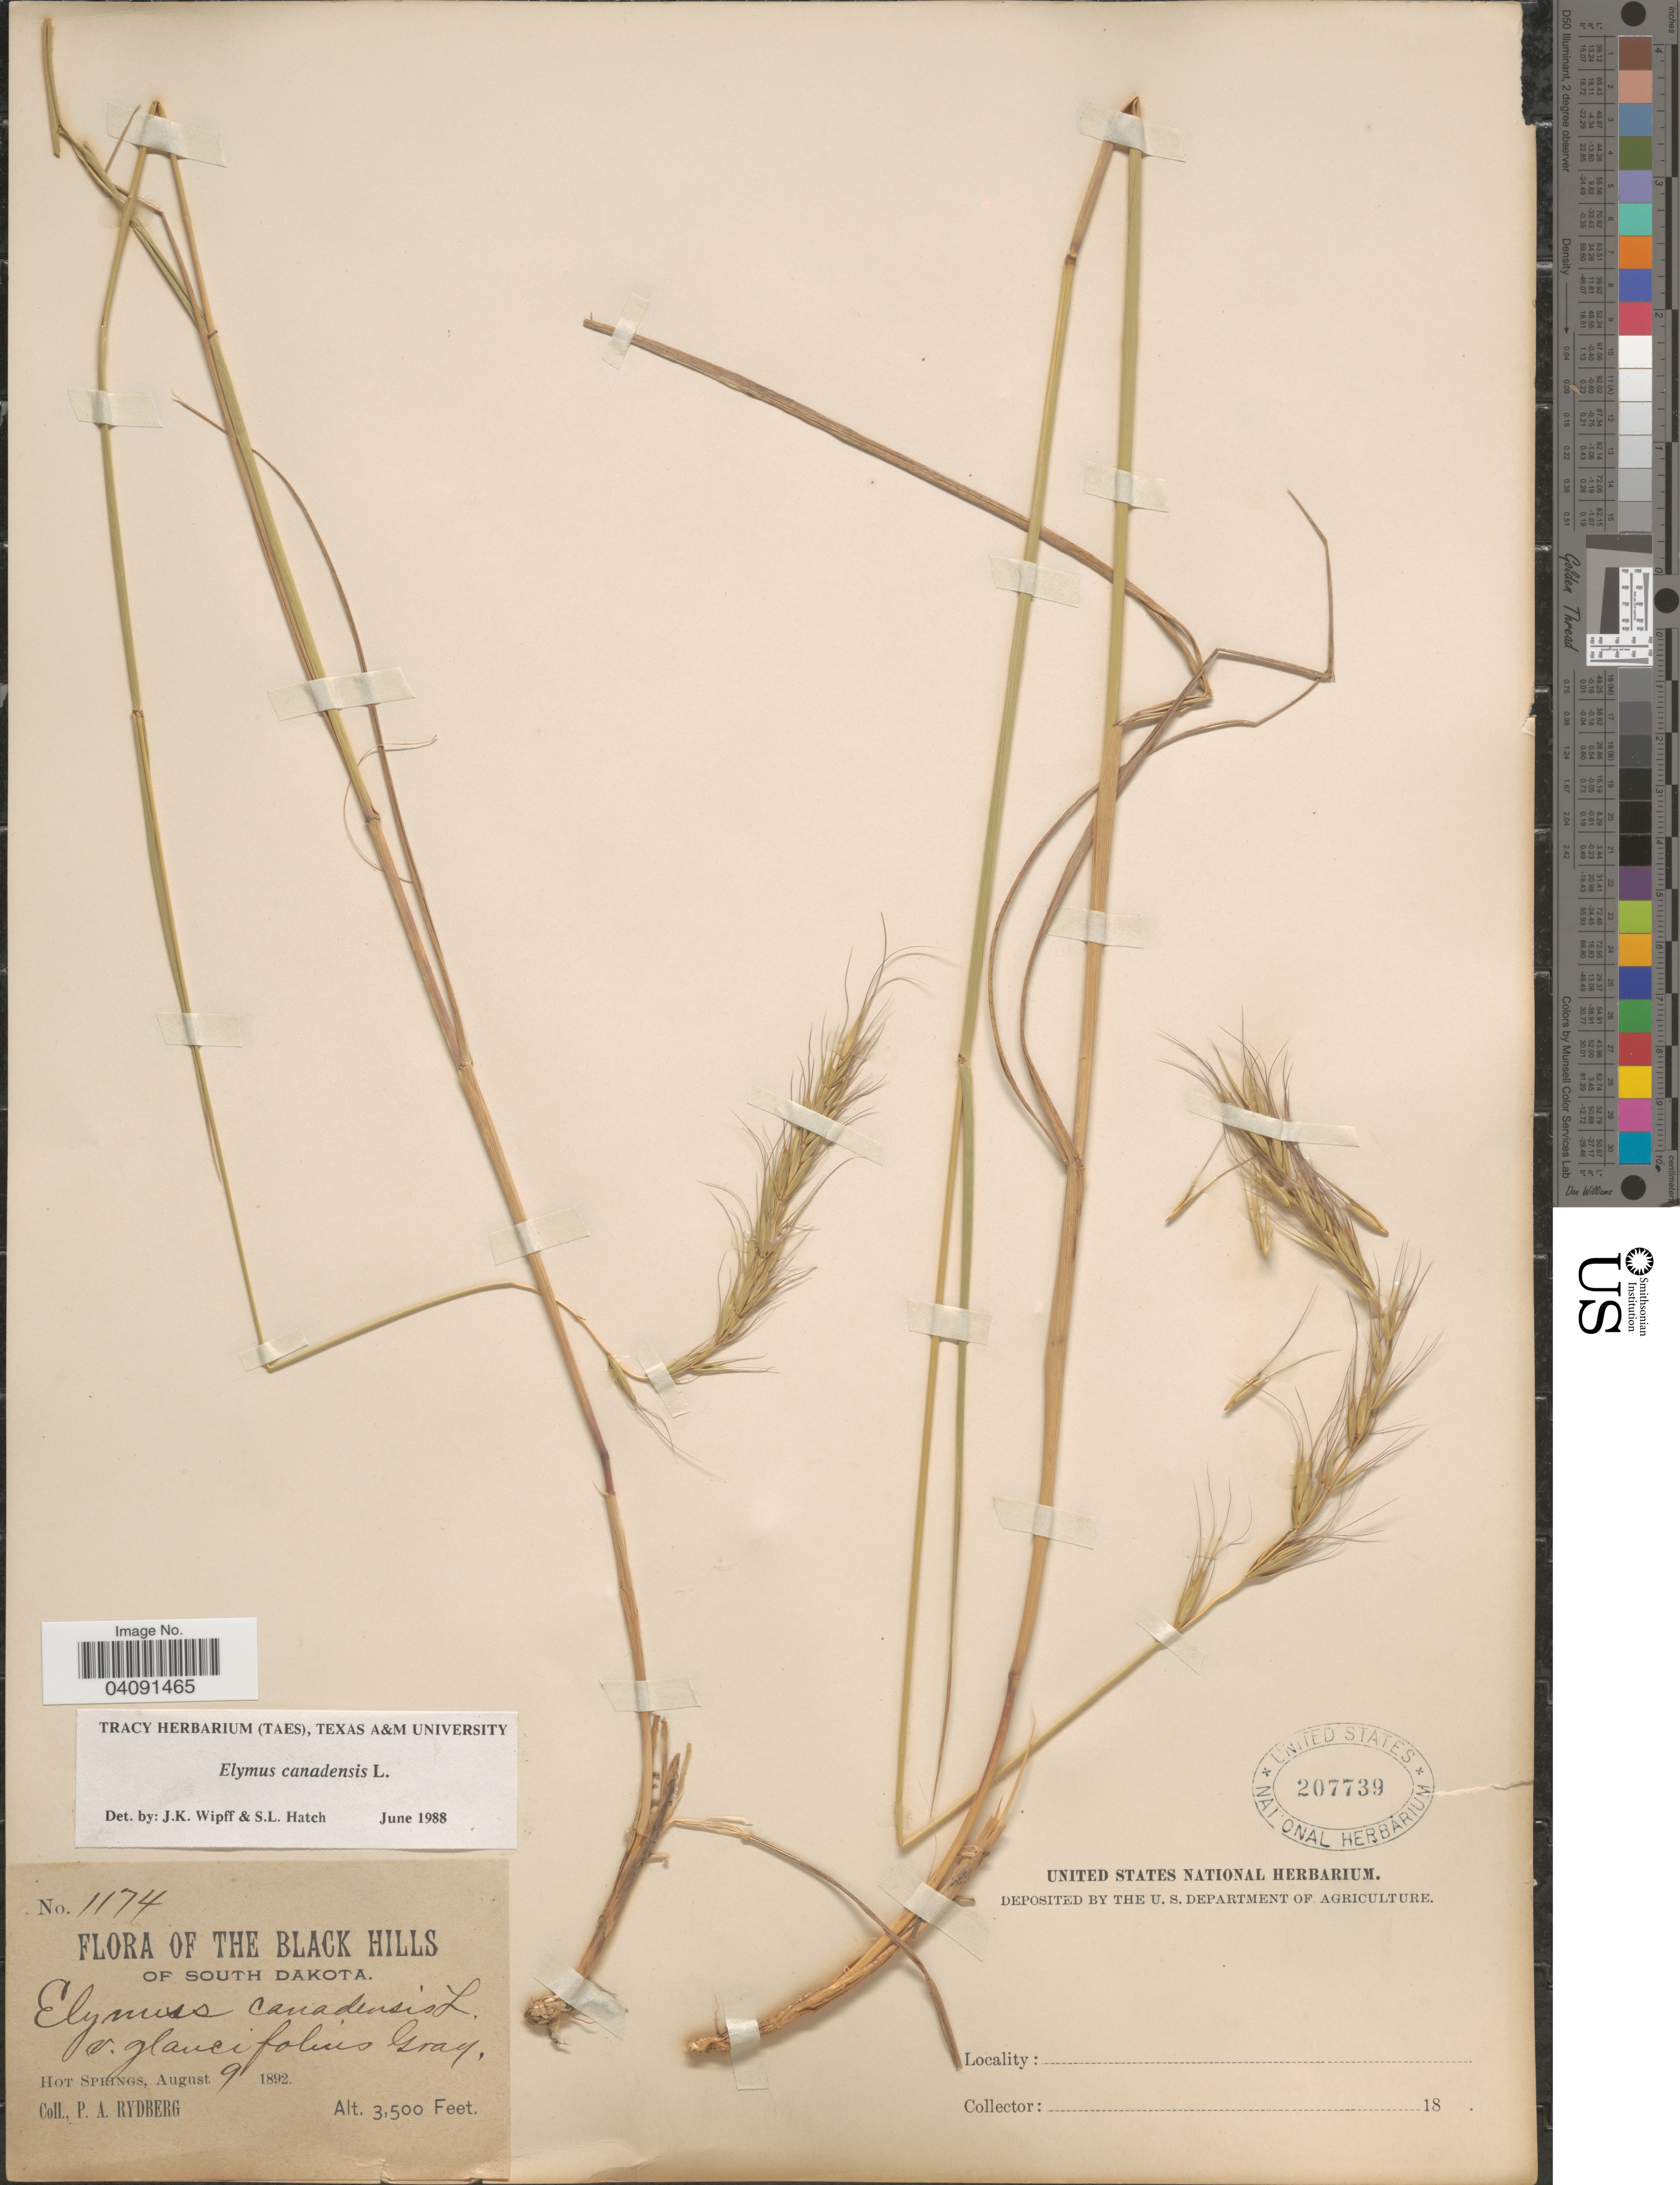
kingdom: Plantae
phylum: Tracheophyta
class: Liliopsida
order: Poales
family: Poaceae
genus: Elymus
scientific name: Elymus canadensis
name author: L.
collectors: P. A. Rydberg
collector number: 1174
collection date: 1892-08-09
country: United States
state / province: South Dakota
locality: The Black Hills of South Dakota. Hot Springs.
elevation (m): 1067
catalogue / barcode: US 207739